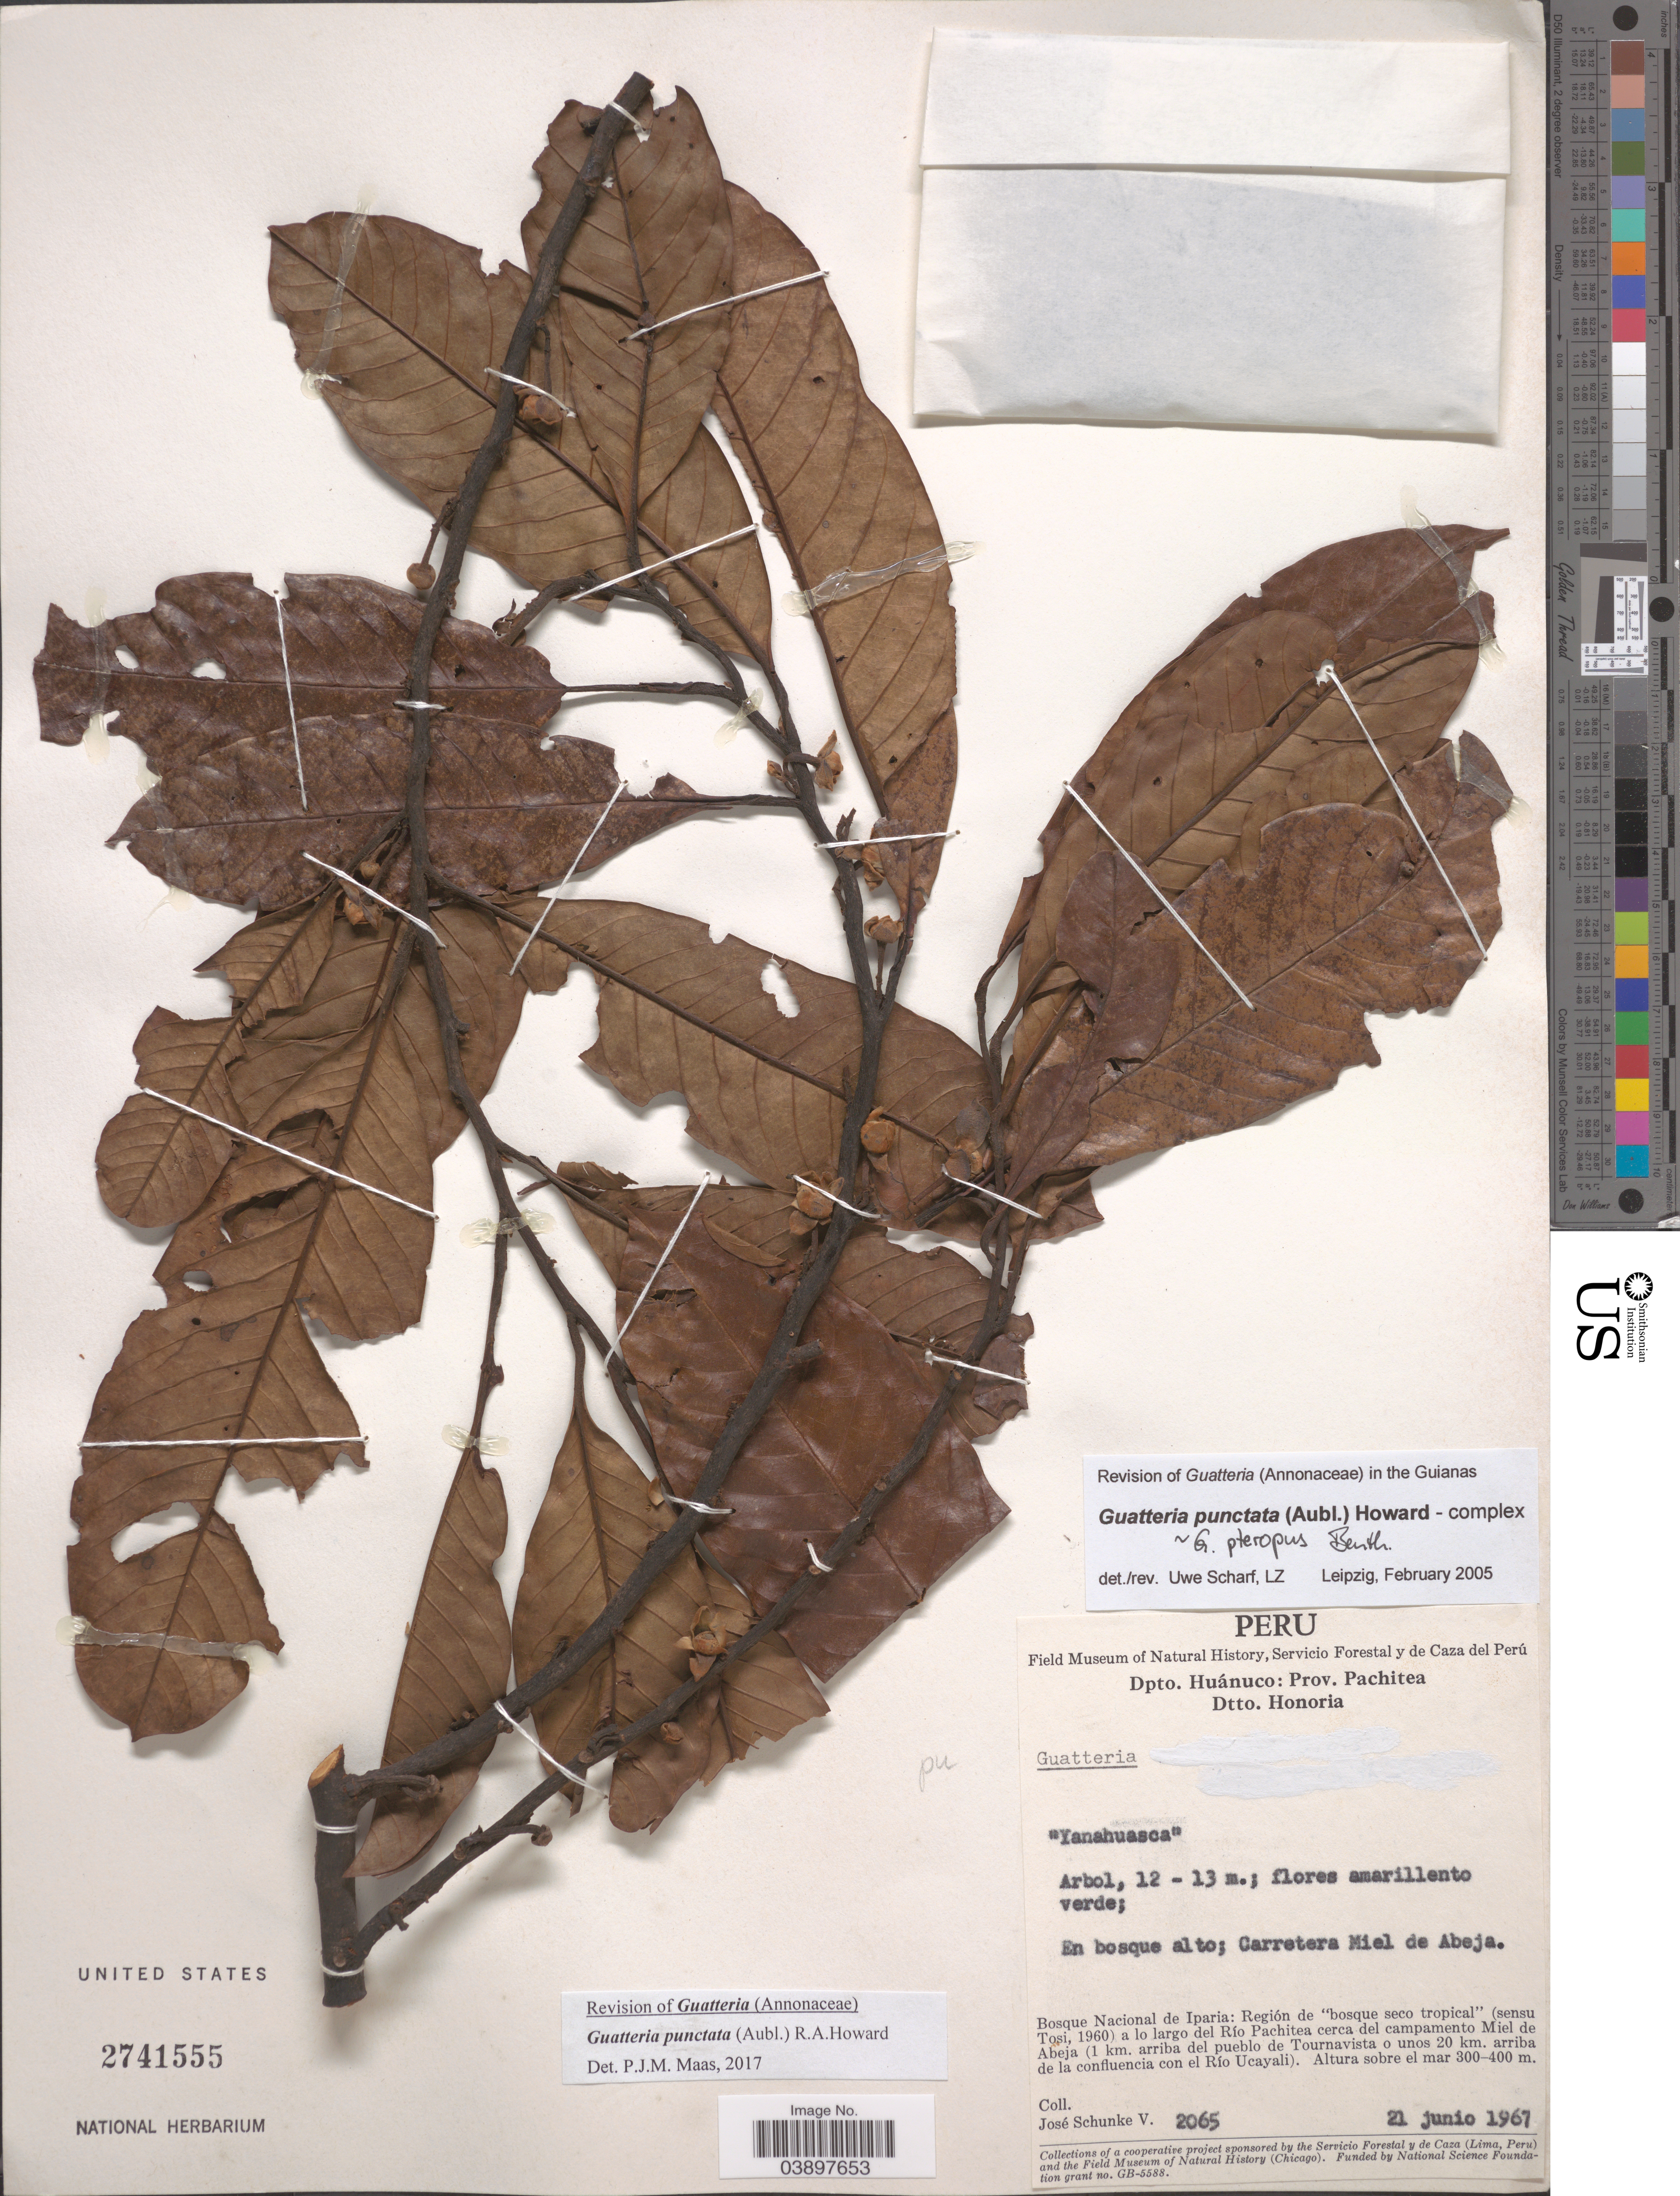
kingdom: Plantae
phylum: Tracheophyta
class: Magnoliopsida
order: Magnoliales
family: Annonaceae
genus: Guatteria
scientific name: Guatteria punctata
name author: (Aubl.) R.A. Howard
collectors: J. Schunke Vigo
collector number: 2065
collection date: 1967-06-21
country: Peru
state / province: Huánuco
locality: Dpto. Huánuco: Prov. Pachitea. Dtto. Honoria. Carretera Miel de Abeja. Bosque Nacional de Iparia: Región de 'bosque seco tropical' (sensu Tosi, 1960) a lo largo del Río Pachitea cerca del campamento Miel de Abeja (1 km. arriba del pueblo de Tournavista o unos 20 km. arriba de la confluencia con el Río Ucayali).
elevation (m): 300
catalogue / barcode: US 2741555